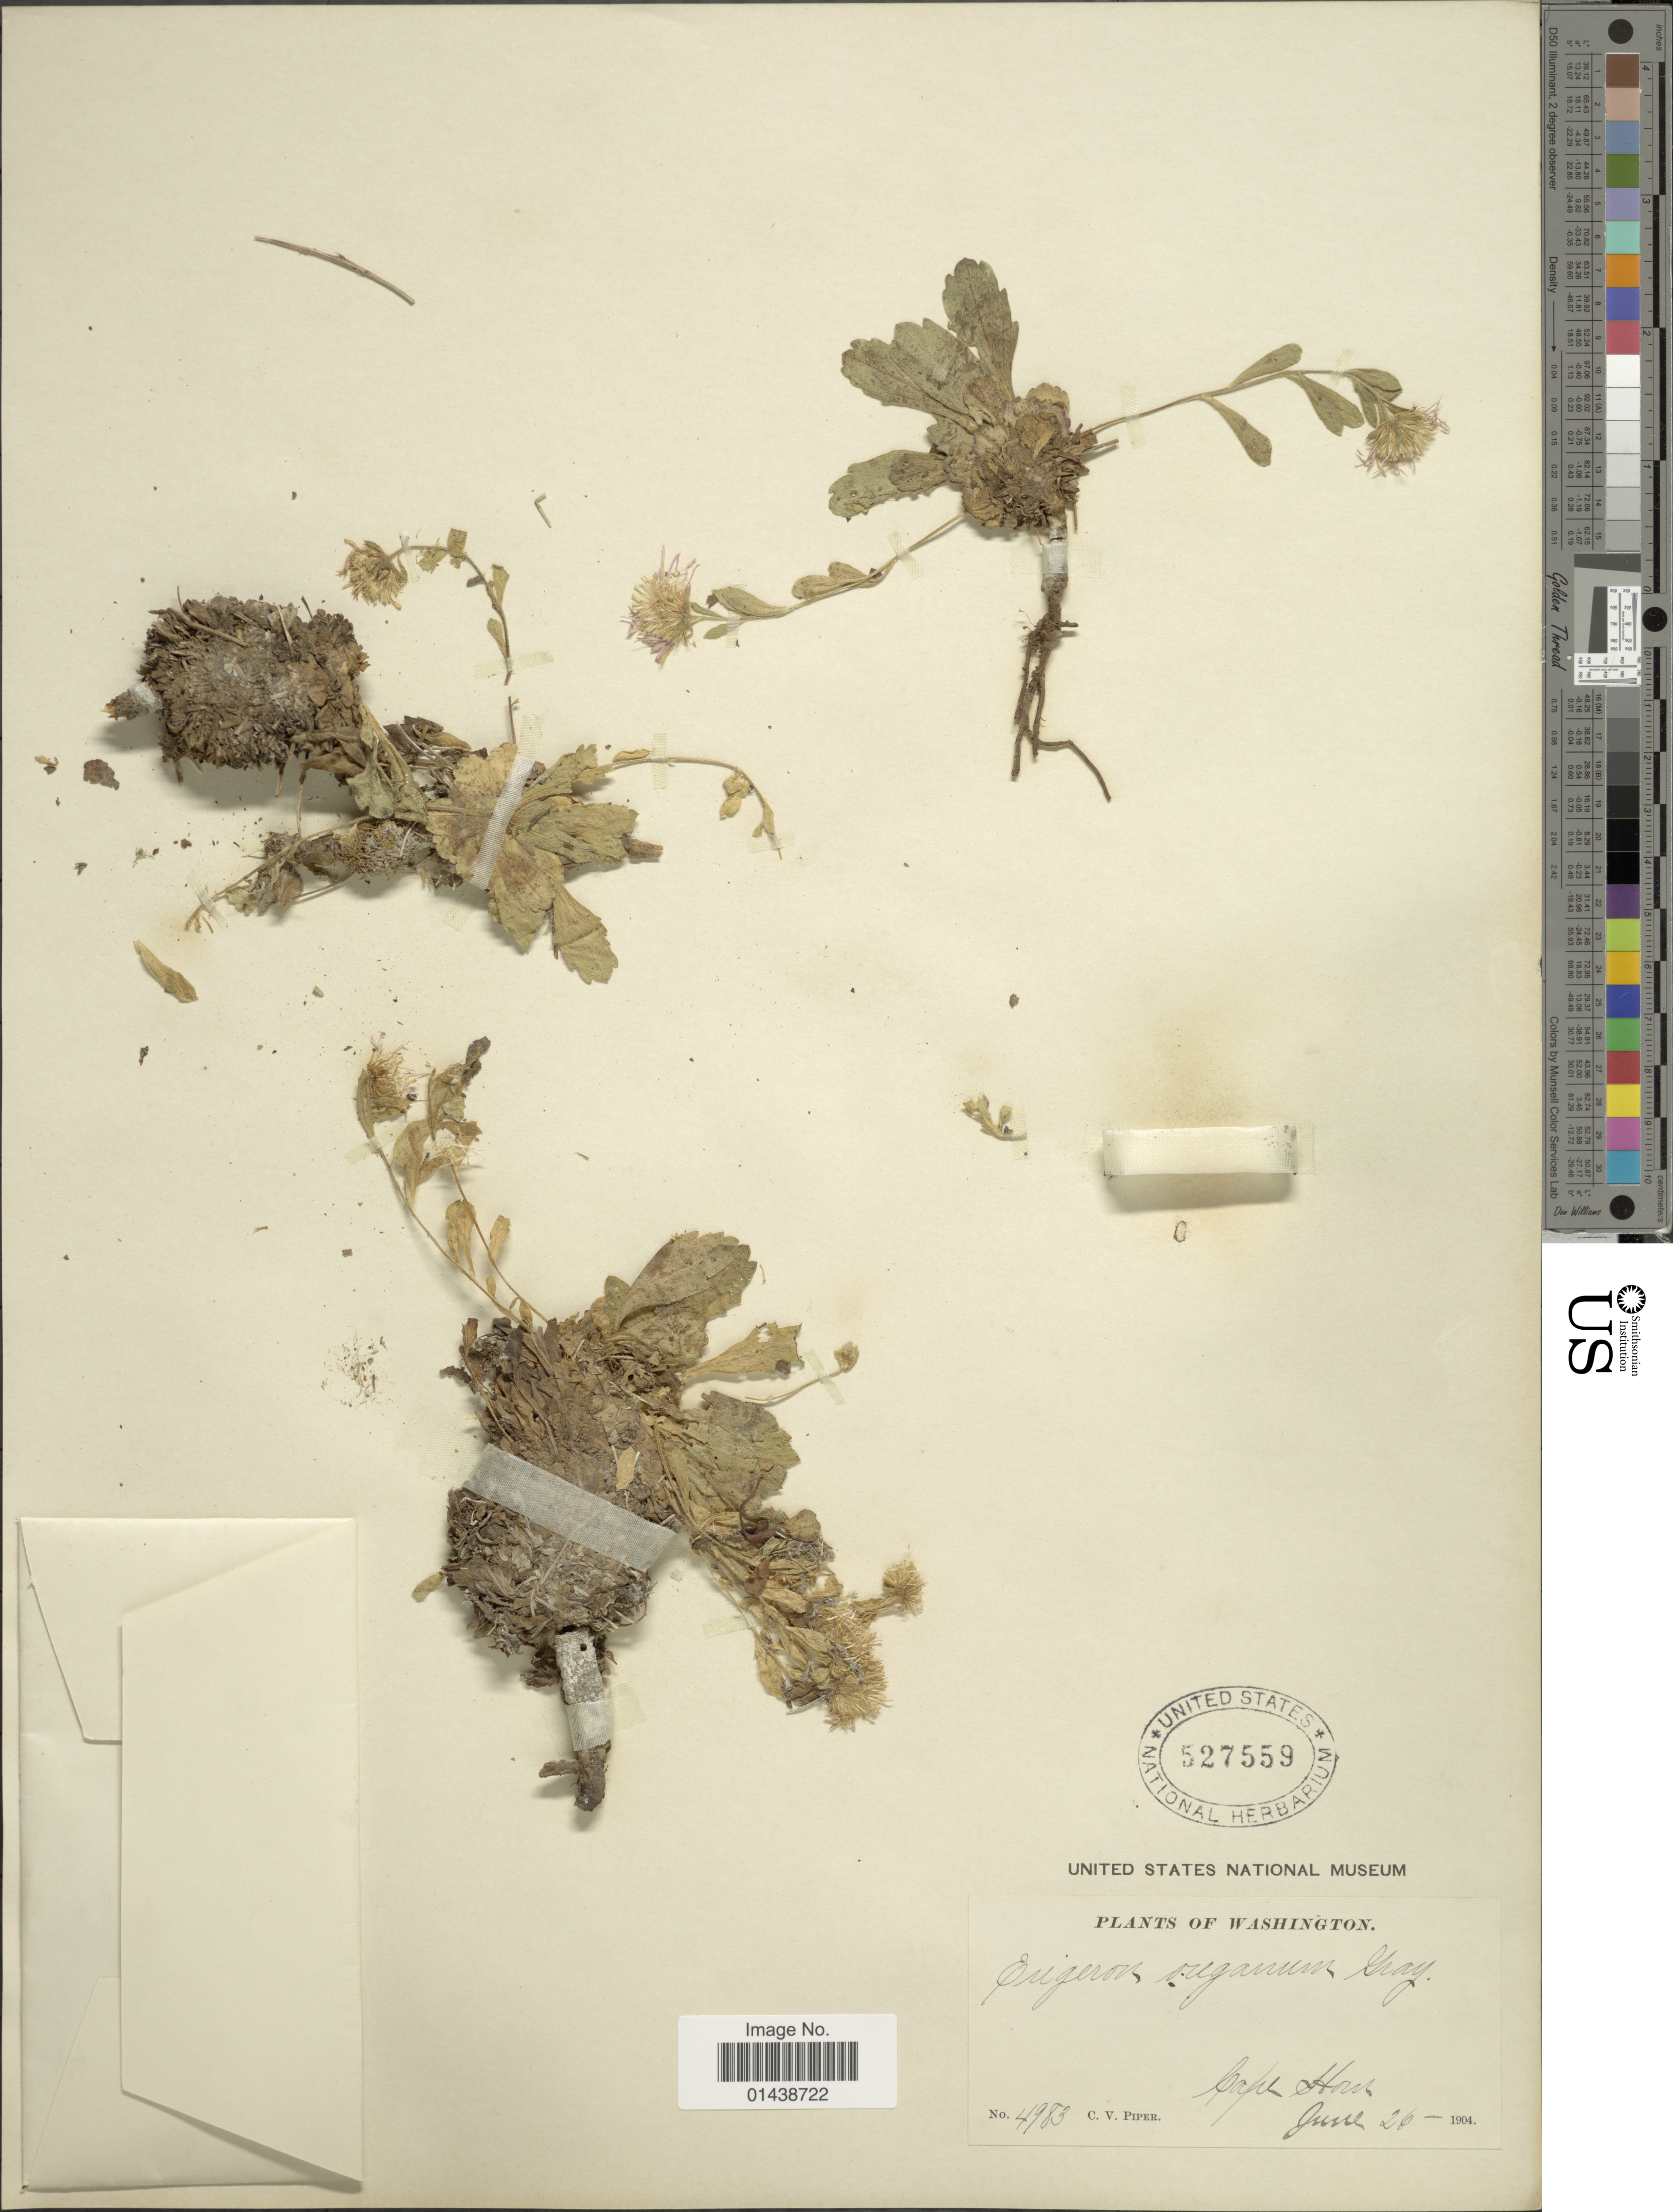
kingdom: Plantae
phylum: Tracheophyta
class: Magnoliopsida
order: Asterales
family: Asteraceae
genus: Erigeron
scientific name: Erigeron oreganus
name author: A. Gray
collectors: C. V. Piper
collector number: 4983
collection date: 1904-06-26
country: United States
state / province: Washington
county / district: Skamania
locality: Cape Horn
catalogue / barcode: US 527559